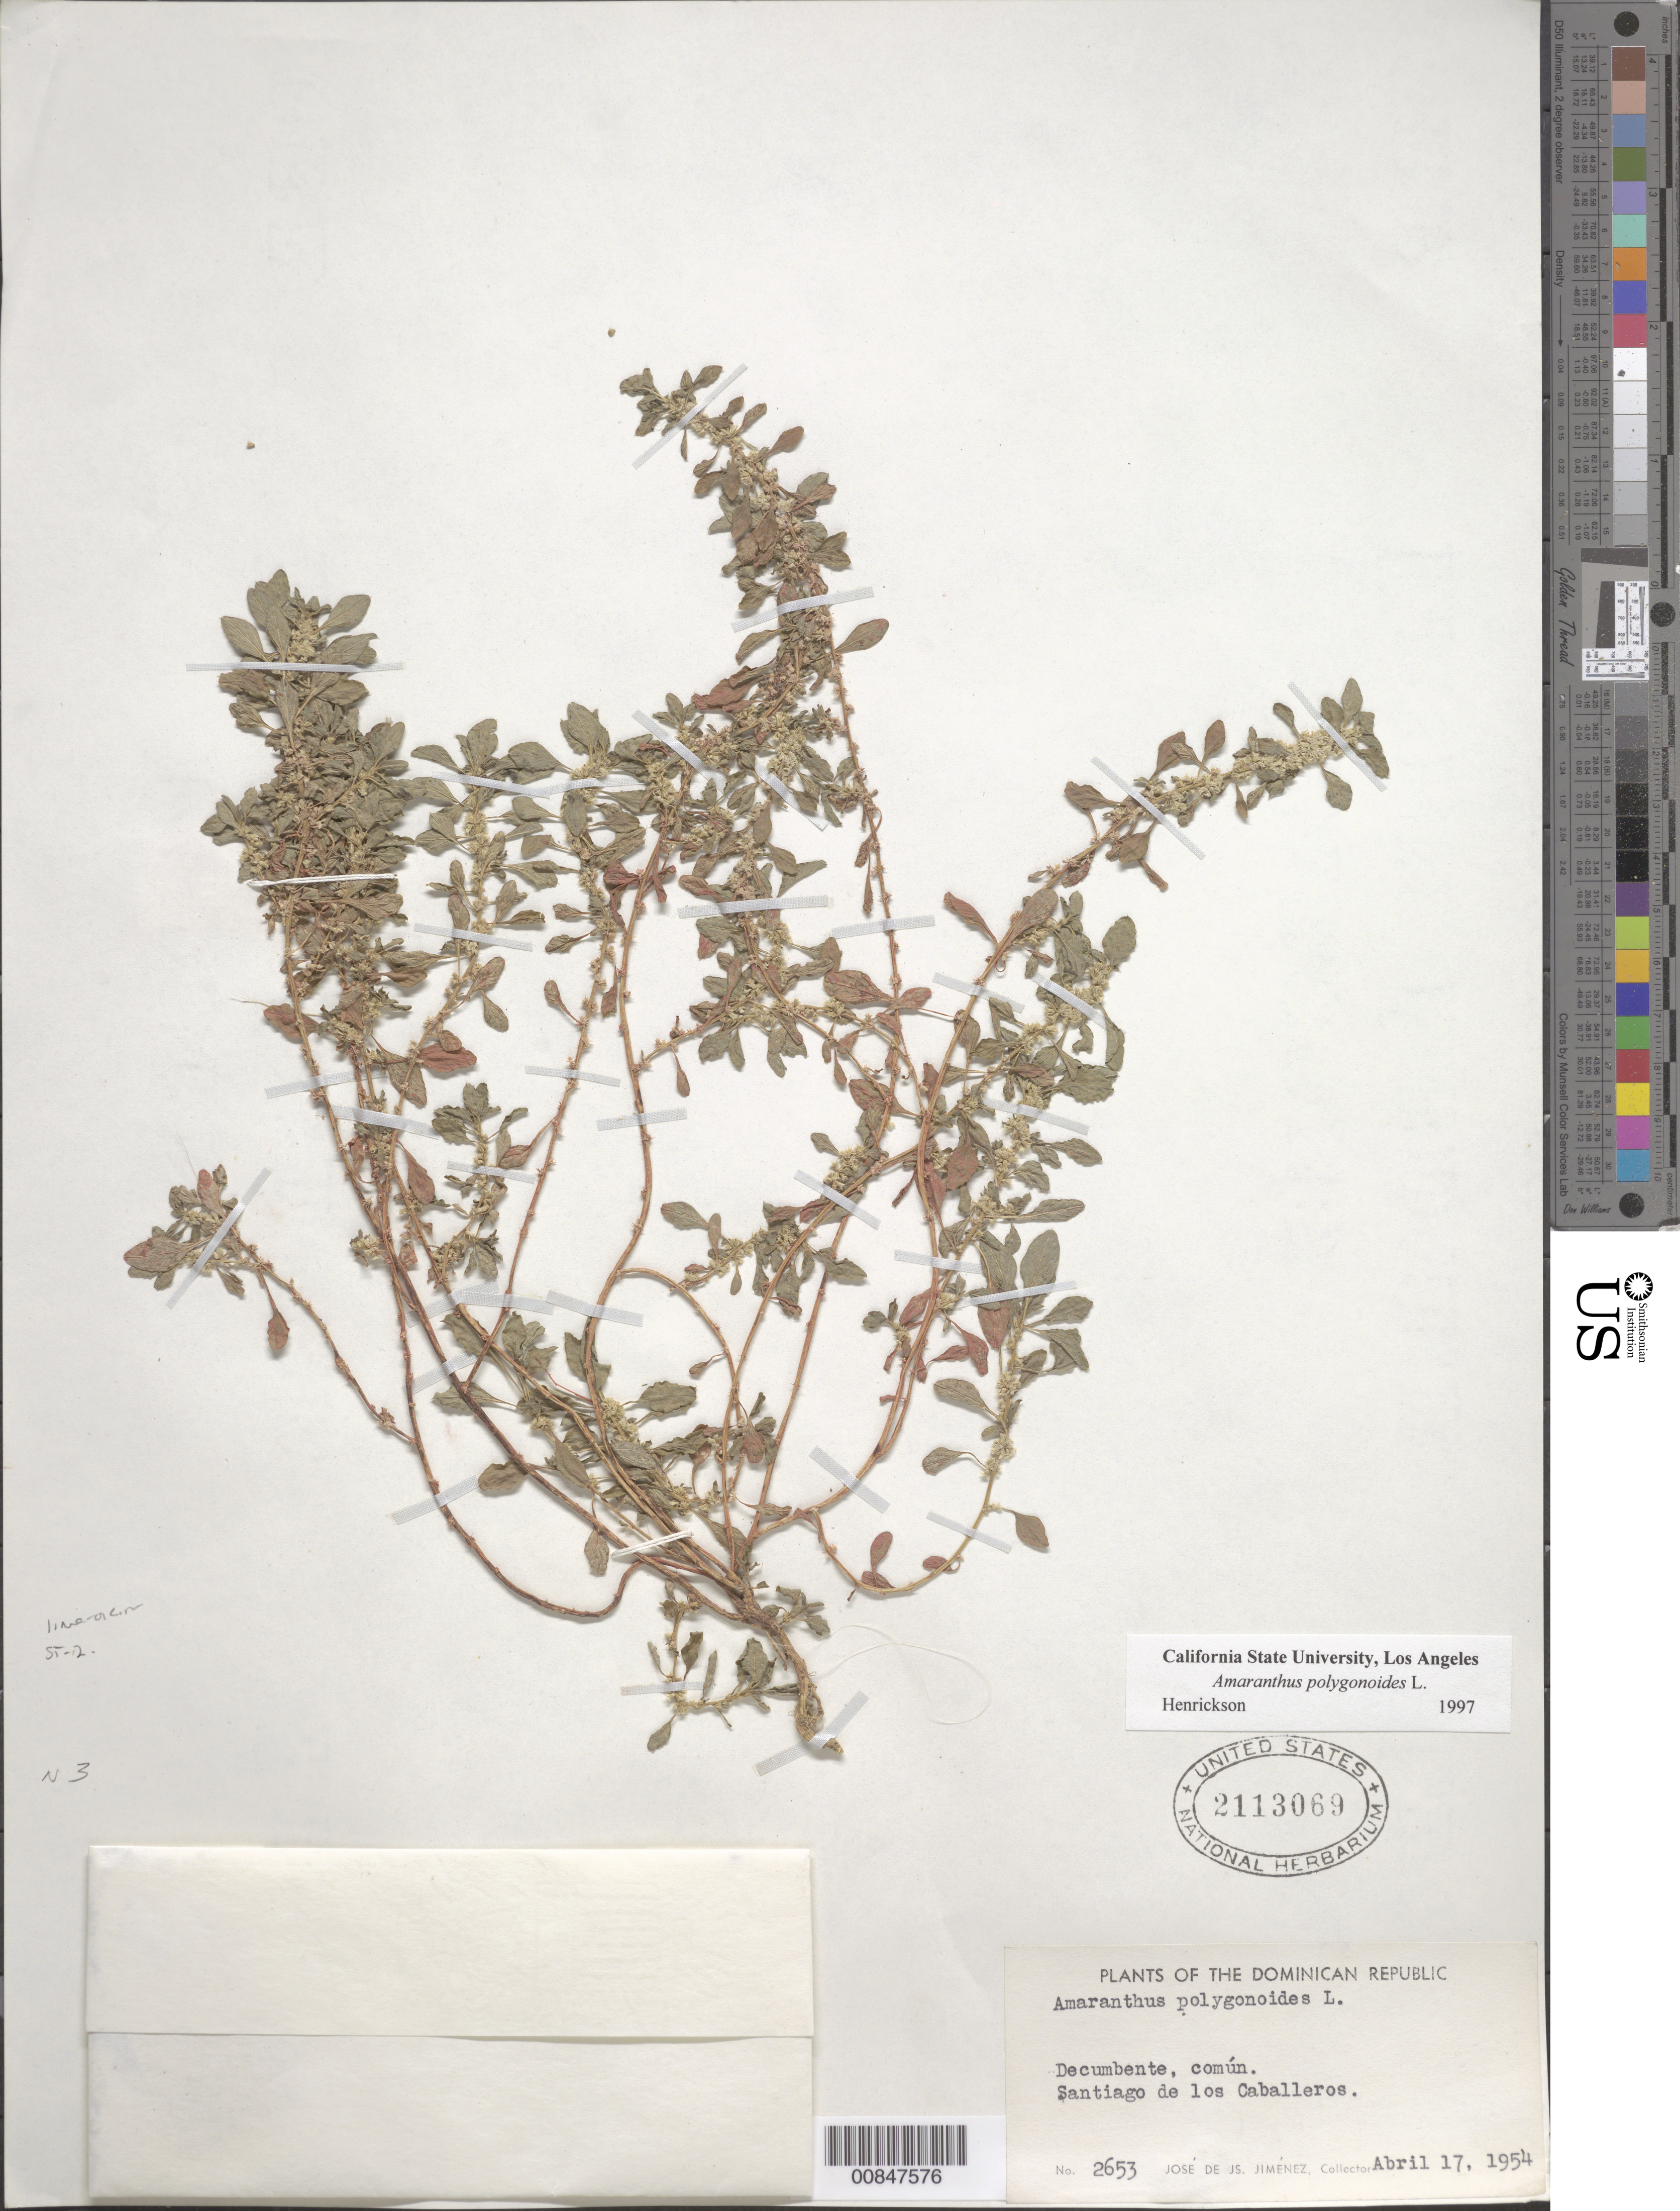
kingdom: Plantae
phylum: Tracheophyta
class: Magnoliopsida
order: Caryophyllales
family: Amaranthaceae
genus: Amaranthus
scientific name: Amaranthus polygonoides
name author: L.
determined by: Henrickson, --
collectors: J. J. Jiménez Almonte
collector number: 2653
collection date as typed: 17 Apr 1954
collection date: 1954-04-17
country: Dominican Republic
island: Hispaniola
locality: Santiago de los Caballeros.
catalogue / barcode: US 2113069